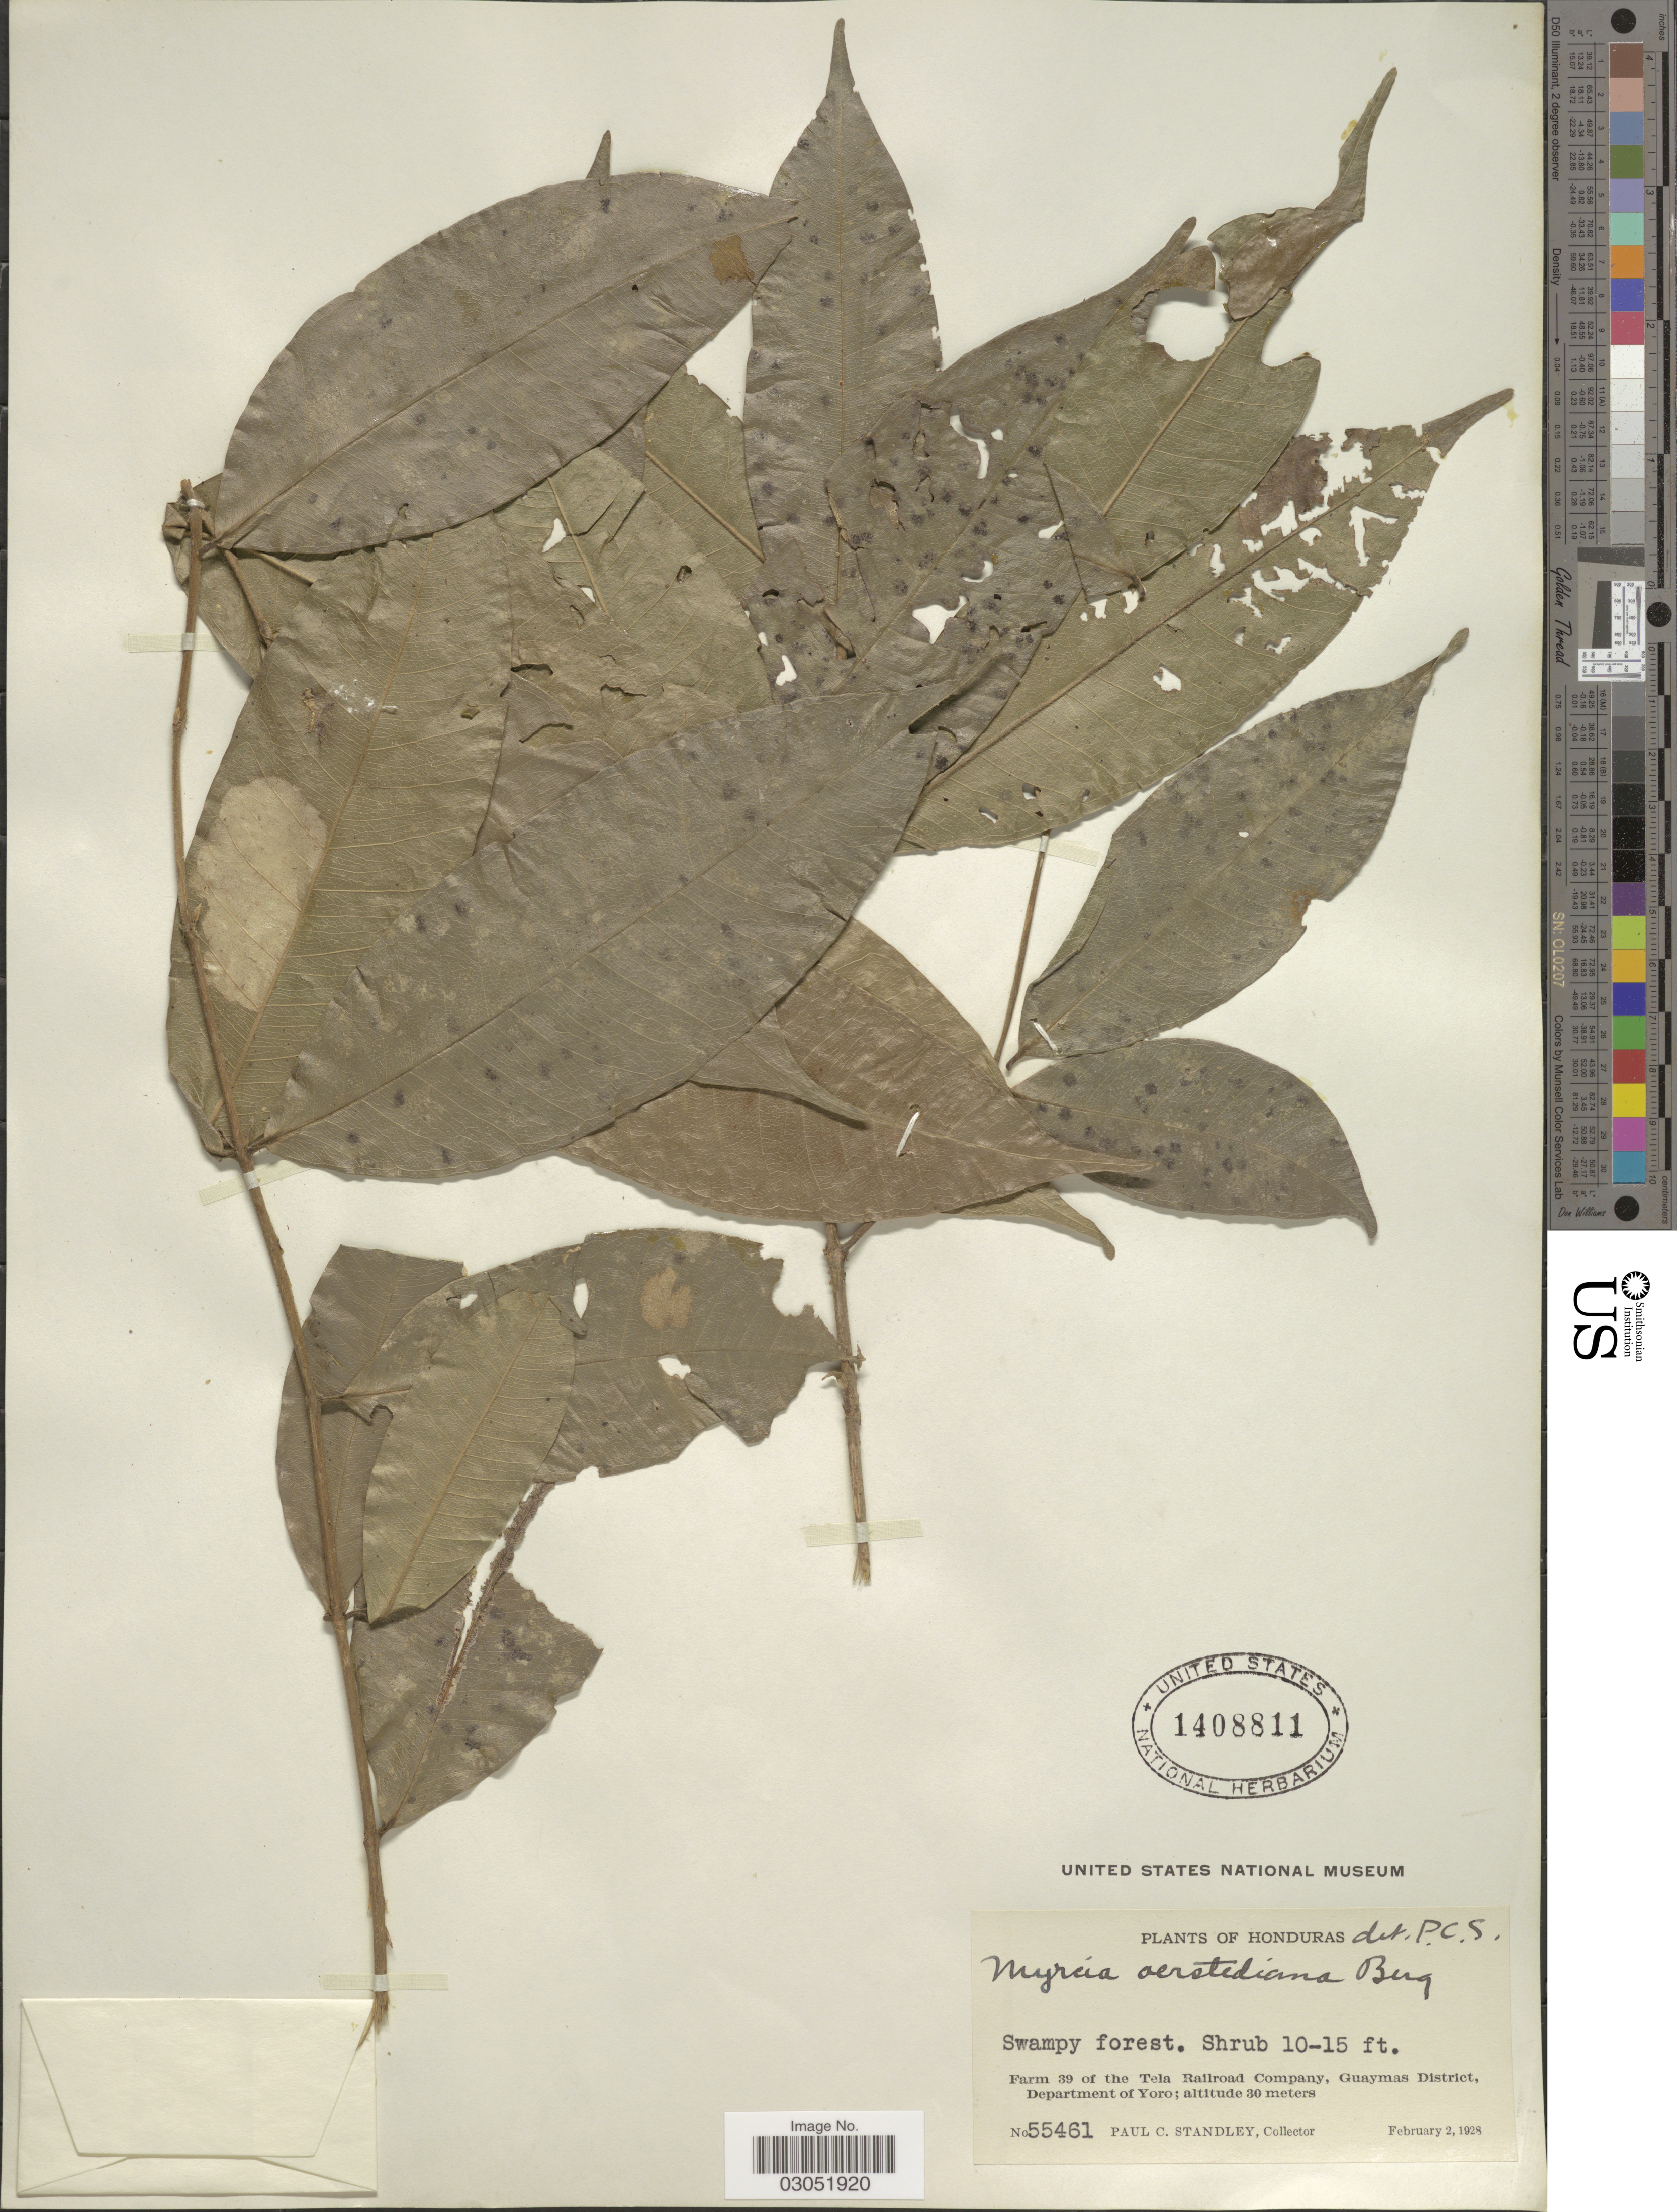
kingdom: Plantae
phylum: Tracheophyta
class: Magnoliopsida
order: Myrtales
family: Myrtaceae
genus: Myrcia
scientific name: Myrcia splendens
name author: (Sw.) DC.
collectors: P. C. Standley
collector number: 55461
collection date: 1928-02-02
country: Honduras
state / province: Yoro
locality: Farm 39 of the Tela Railroad Company, Guaymas District, Department of Yoro.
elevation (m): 30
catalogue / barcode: US 1408811